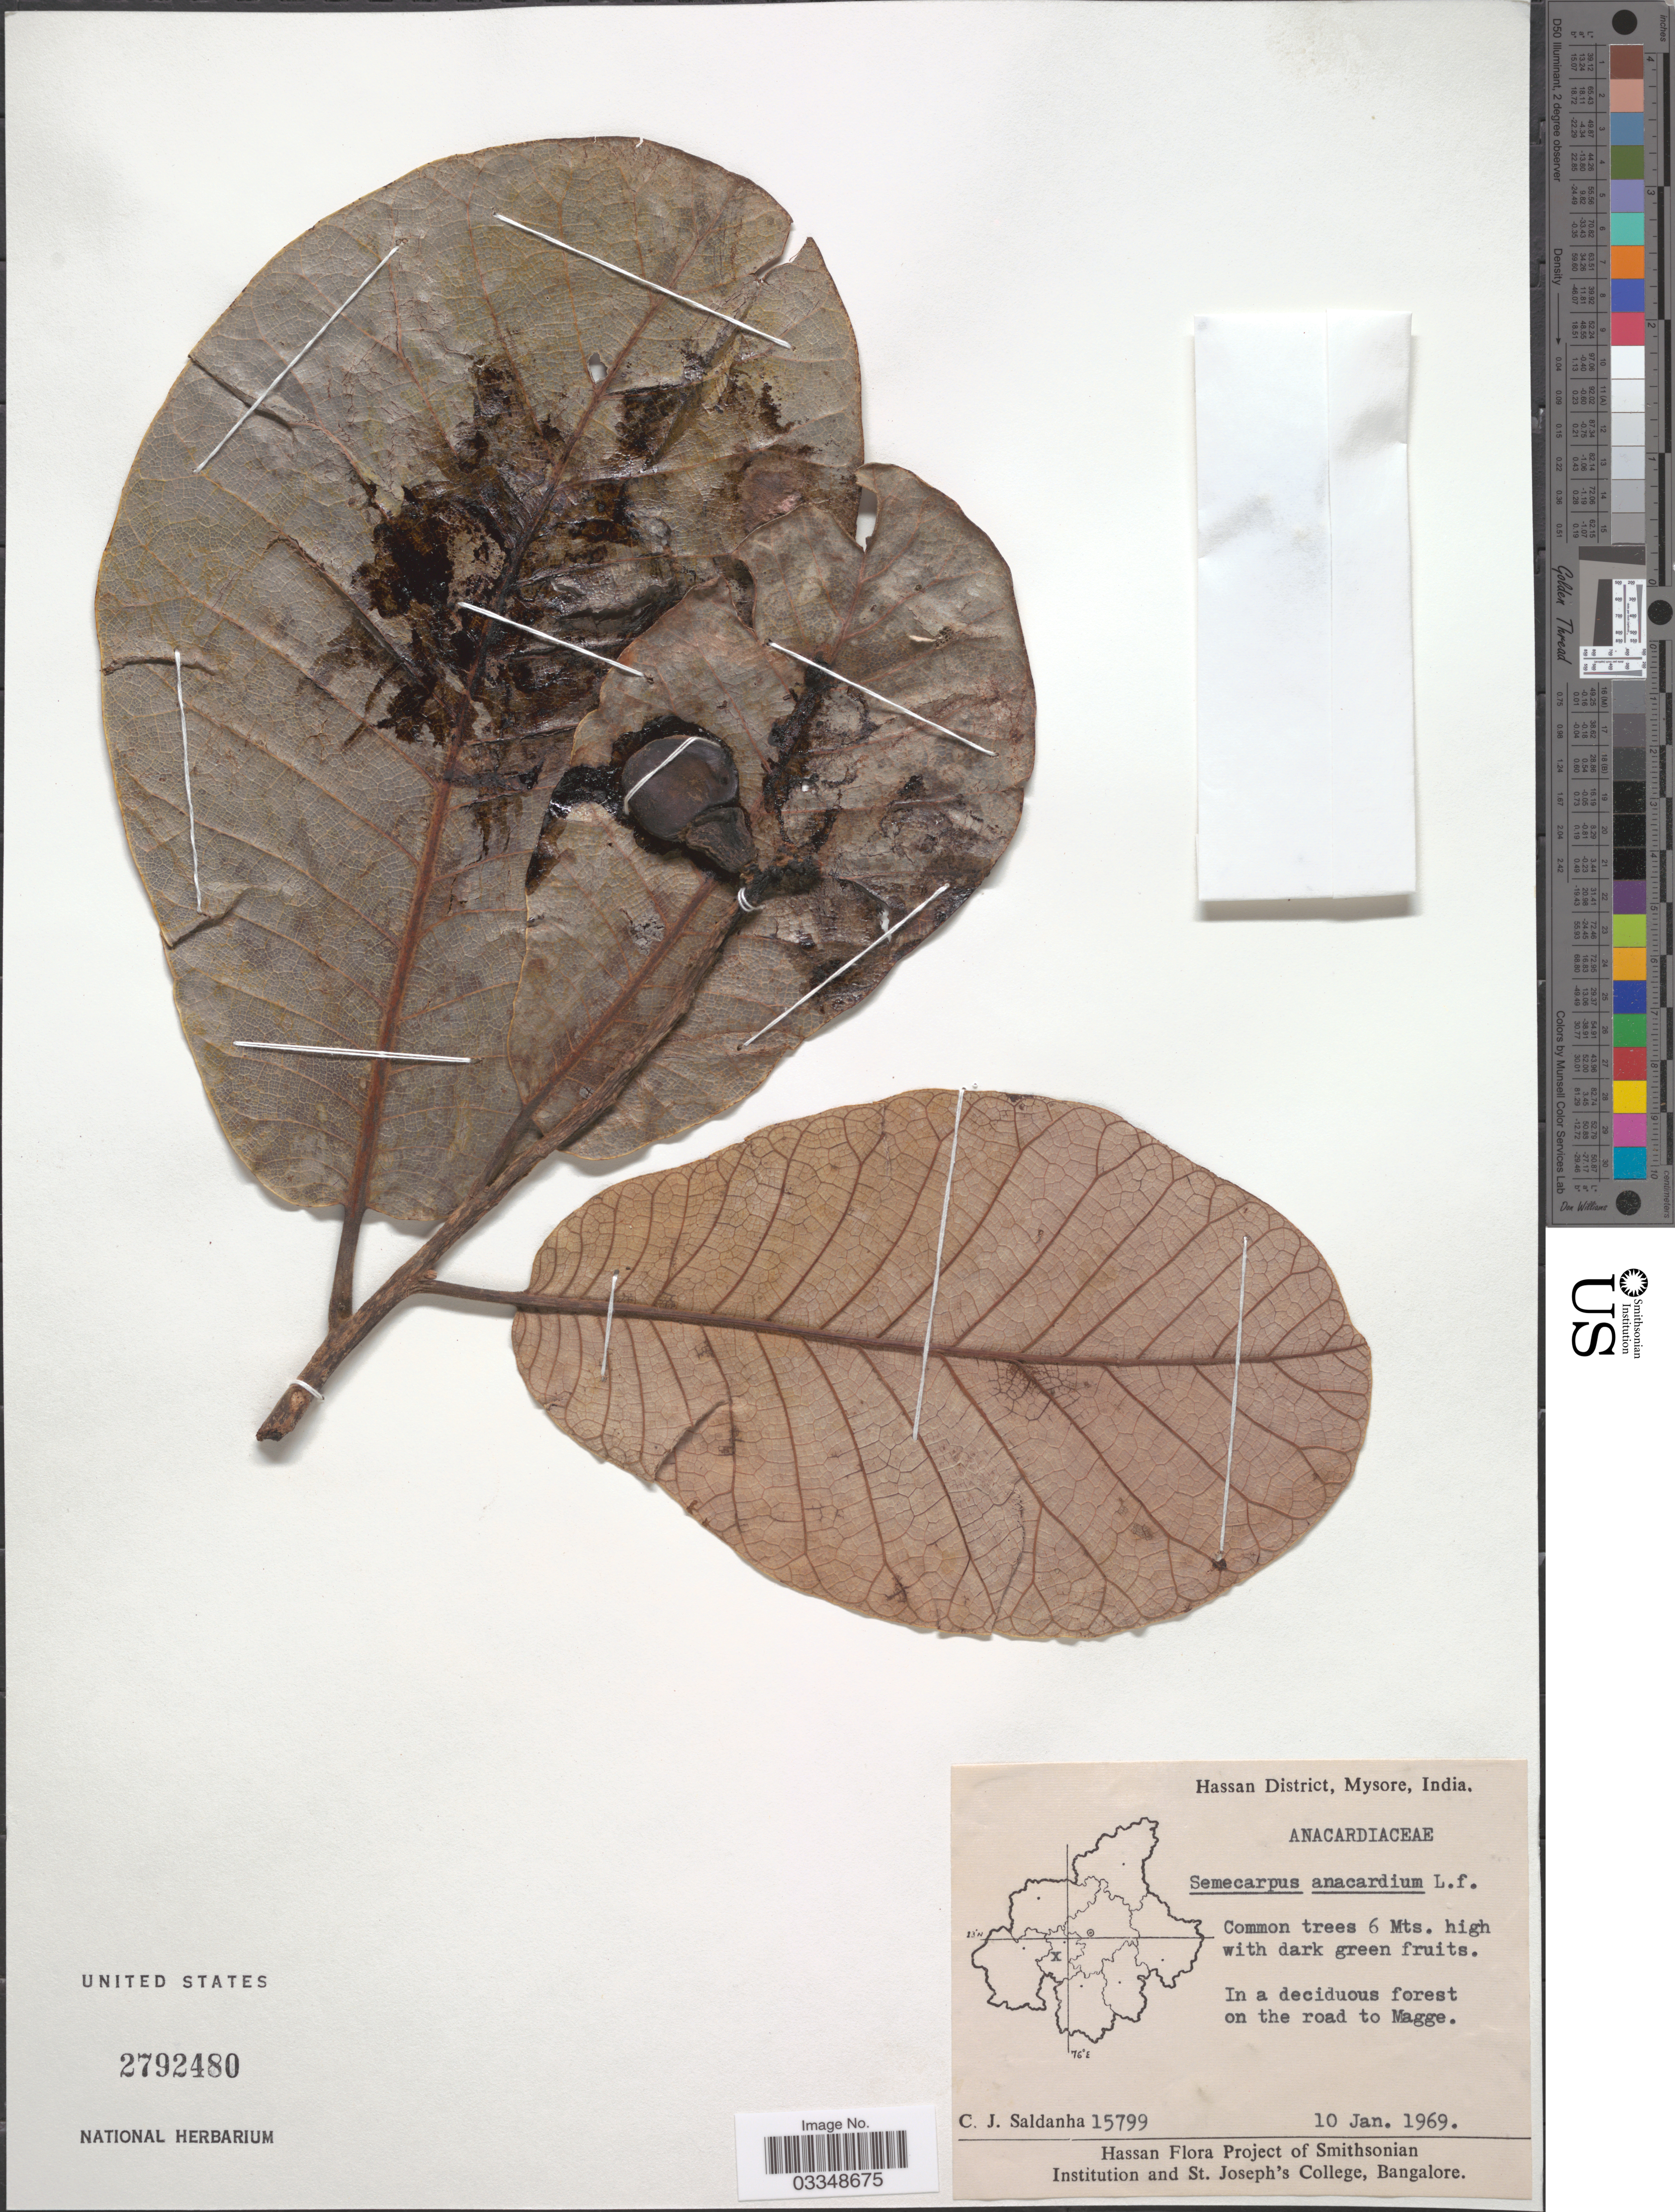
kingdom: Plantae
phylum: Tracheophyta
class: Magnoliopsida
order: Sapindales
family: Anacardiaceae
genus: Semecarpus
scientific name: Semecarpus anacardium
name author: L. f.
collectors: C. J. Saldanha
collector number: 15799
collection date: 1969-01-10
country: India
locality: Hassan District, Mysore. In a deciduous forest on the road to Magge.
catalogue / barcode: US 2792480